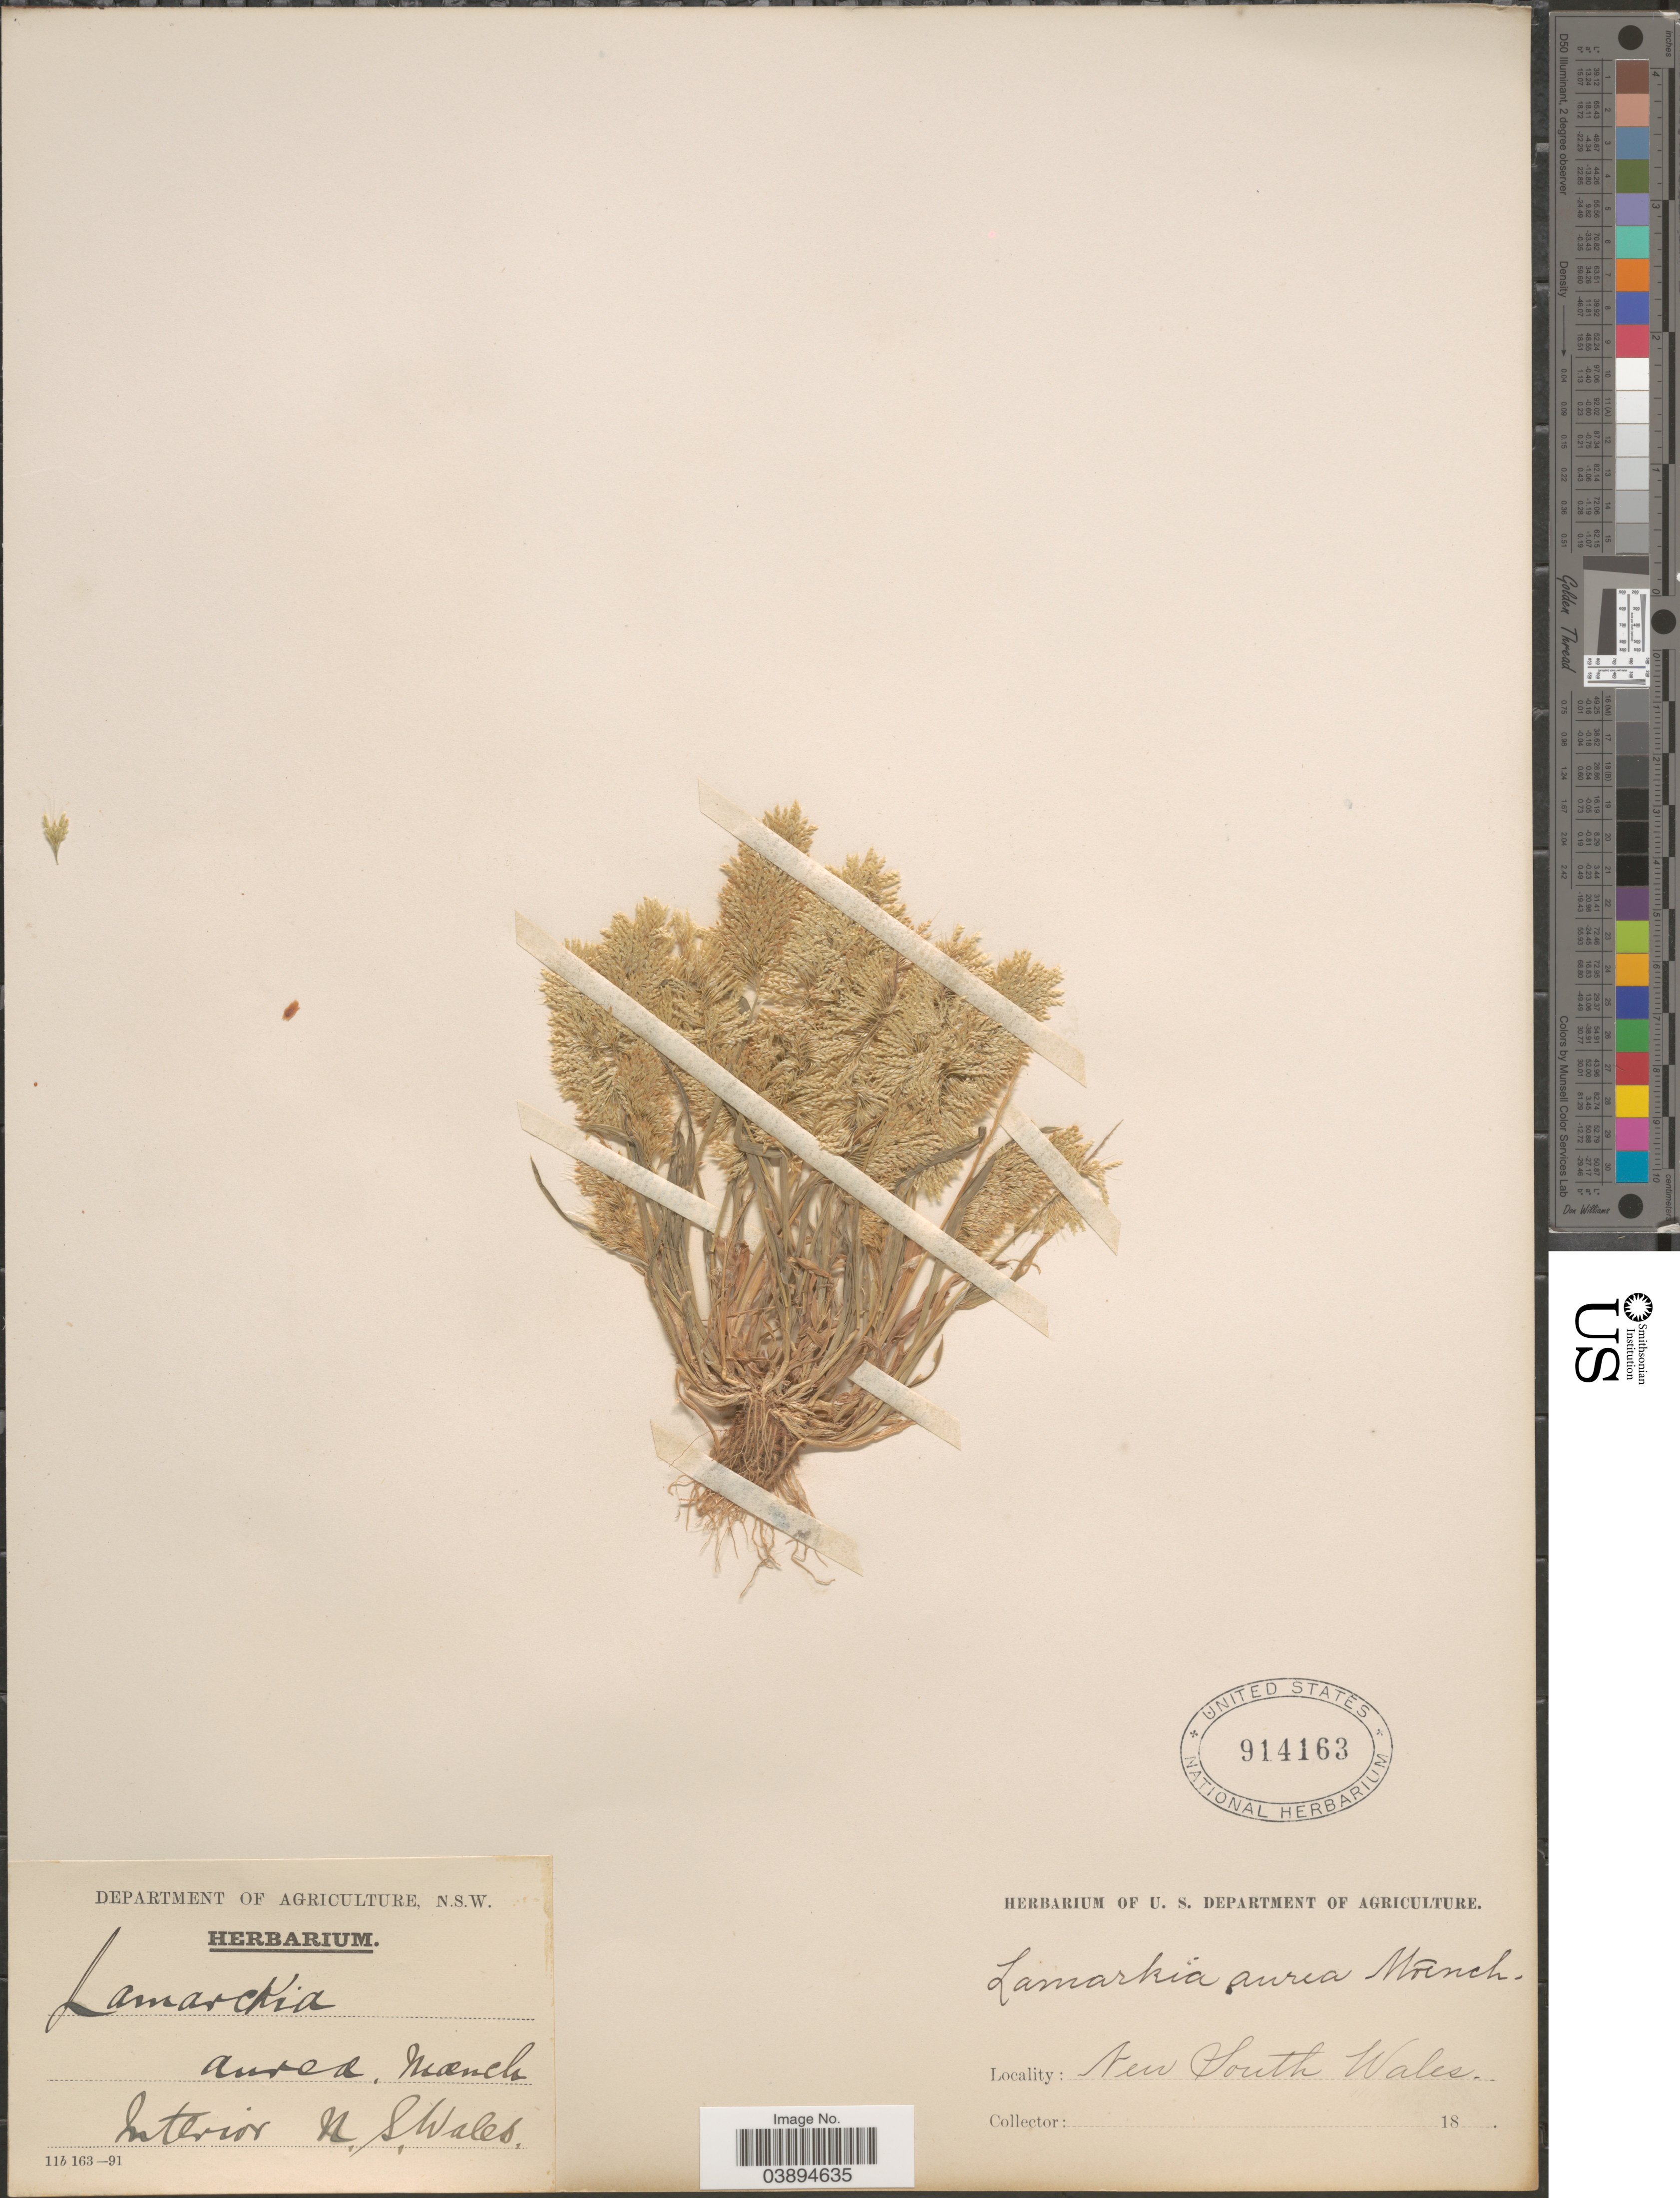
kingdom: Plantae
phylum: Tracheophyta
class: Liliopsida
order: Poales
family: Poaceae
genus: Lamarckia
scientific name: Lamarckia aurea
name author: (L.) Moench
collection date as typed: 18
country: Australia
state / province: New South Wales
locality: Interior.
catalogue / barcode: US 914163